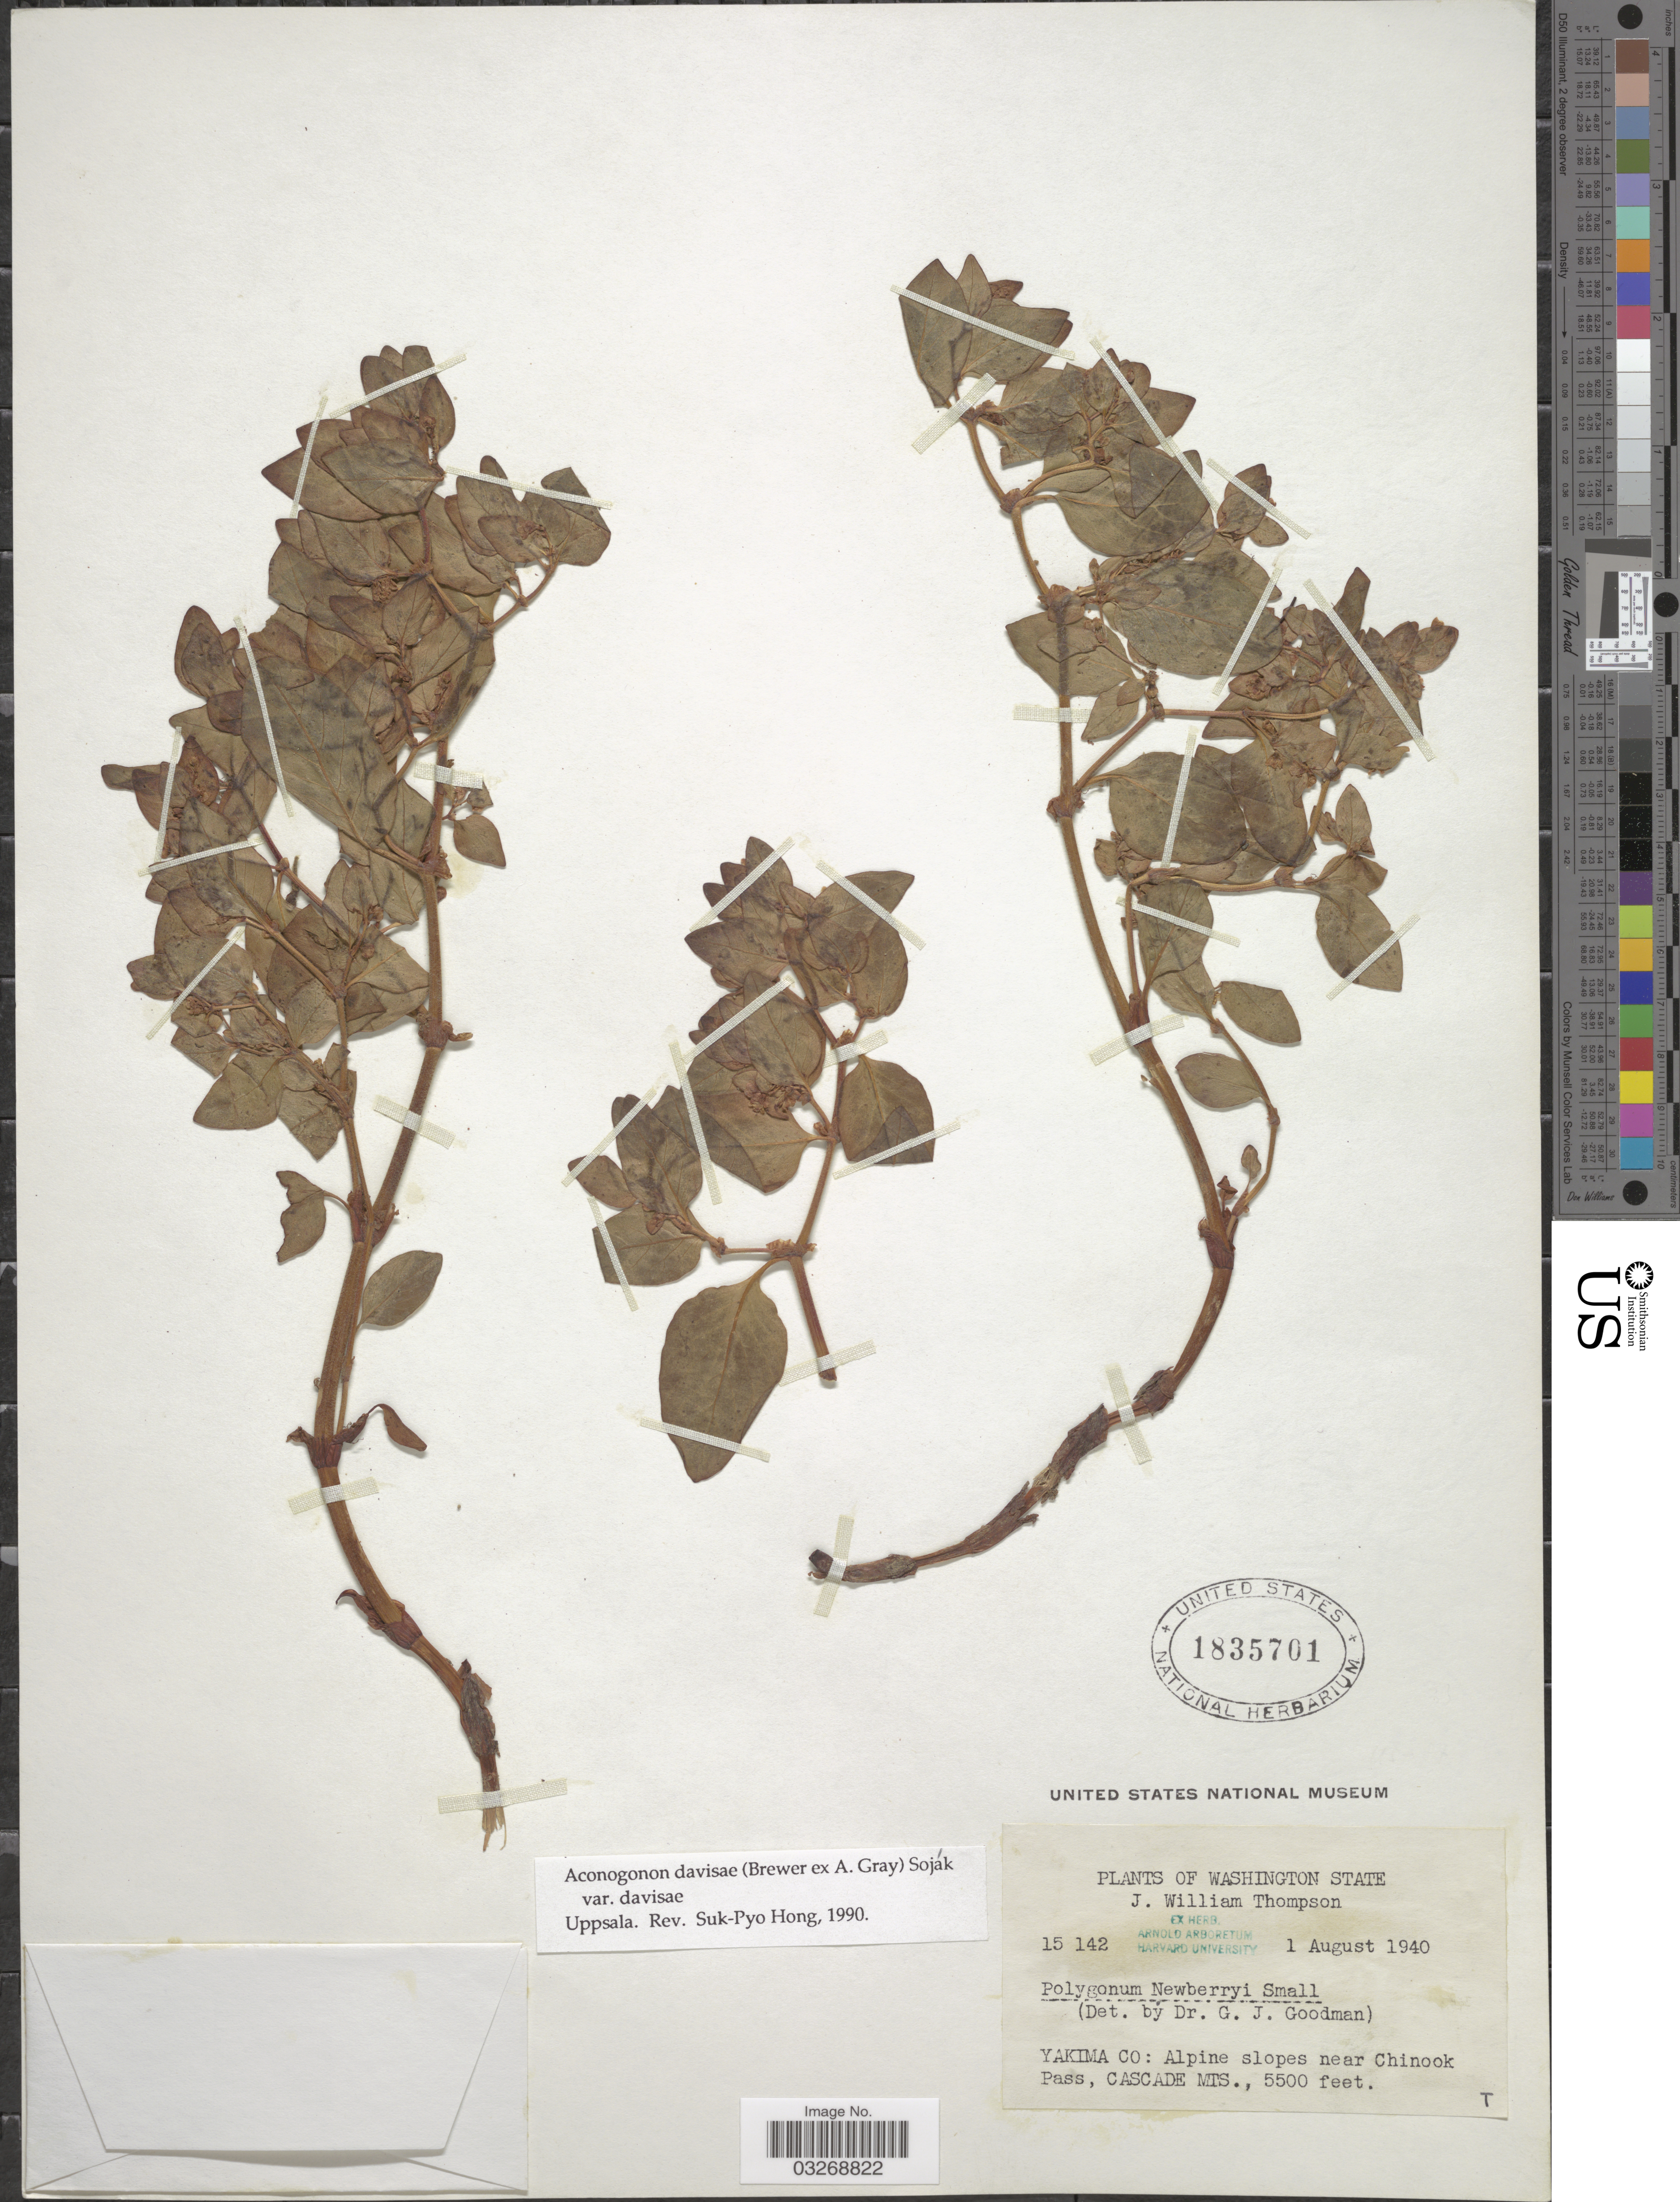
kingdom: Plantae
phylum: Tracheophyta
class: Magnoliopsida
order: Caryophyllales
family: Polygonaceae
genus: Koenigia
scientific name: Koenigia davisiae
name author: (W.H. Brewer ex A. Gray) T.M. Schust. & Reveal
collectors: J. W. Thompson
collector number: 15142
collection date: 1940-08-01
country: United States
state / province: Washington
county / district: Yakima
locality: Yakima Co: Alpine slopes near Chinook Pass, Cascade Mts.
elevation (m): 1676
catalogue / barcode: US 1835701